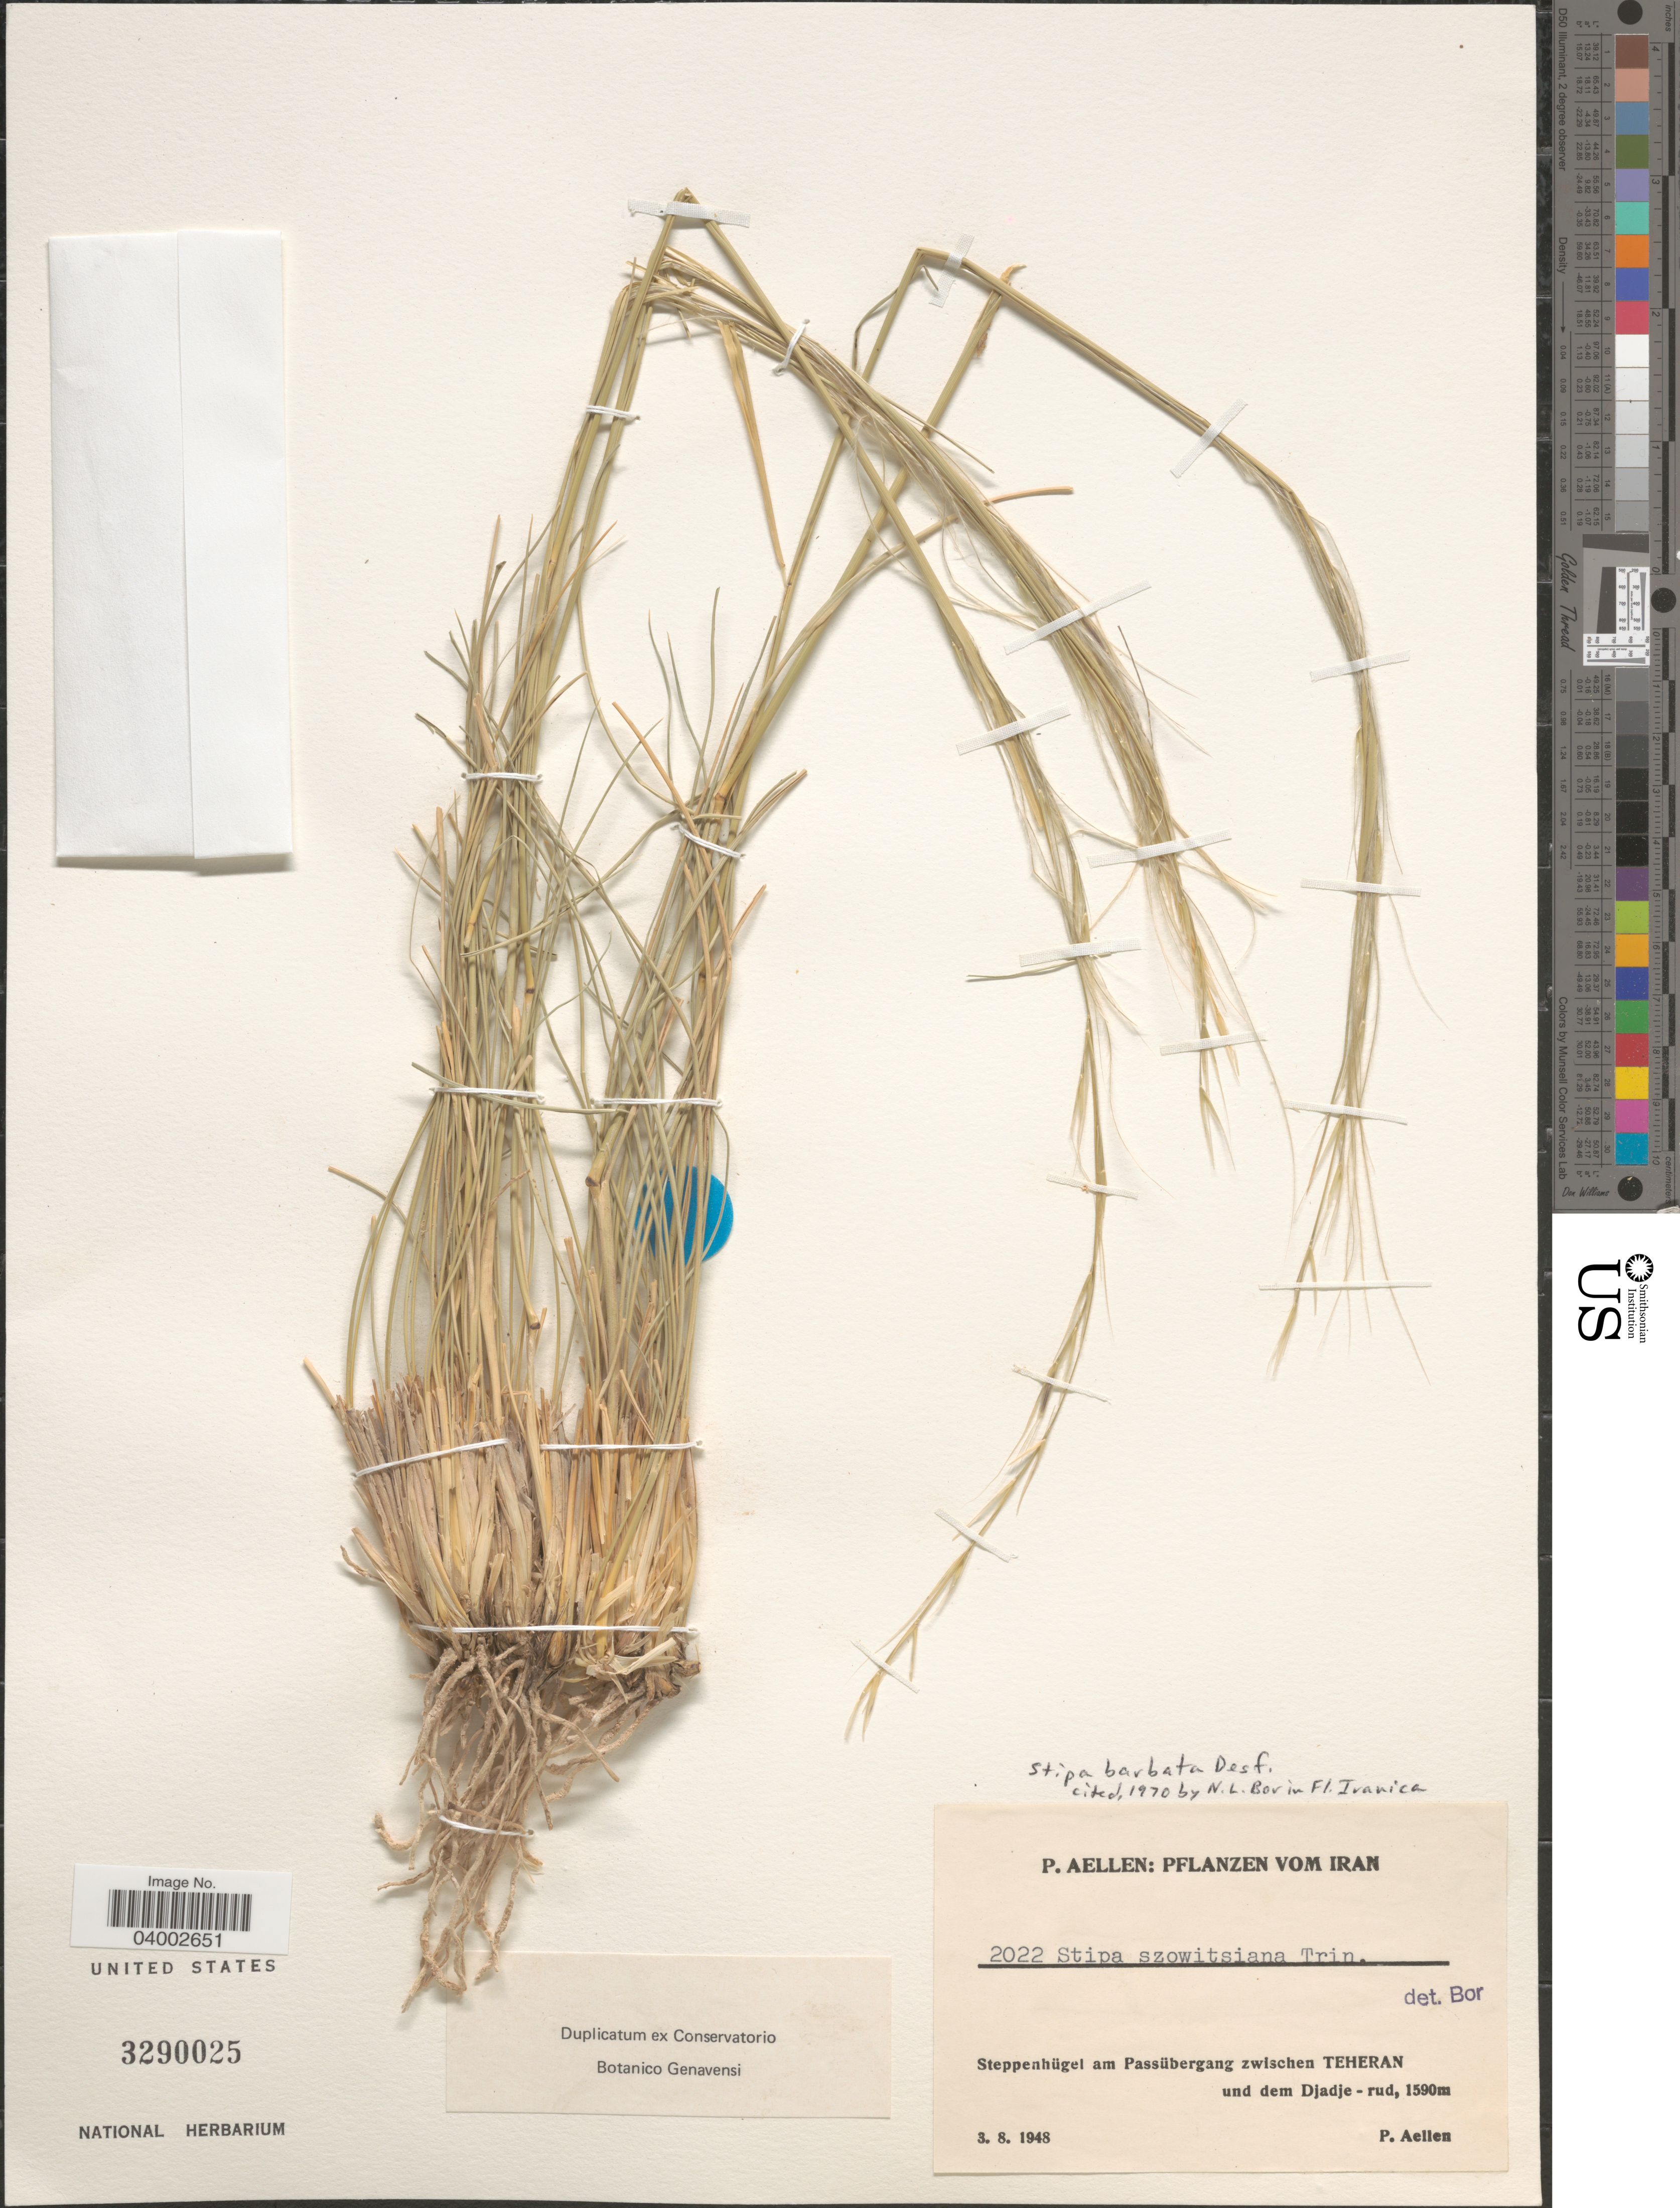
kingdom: Plantae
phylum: Tracheophyta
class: Liliopsida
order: Poales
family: Poaceae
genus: Stipa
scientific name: Stipa barbata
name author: Michx.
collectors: P. Aellen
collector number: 2022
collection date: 1948-08-03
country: Iran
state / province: Tehran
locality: Steppenhügel am Passübergang zwischen Teheran und dem Djadje.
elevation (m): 1590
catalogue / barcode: US 3290025